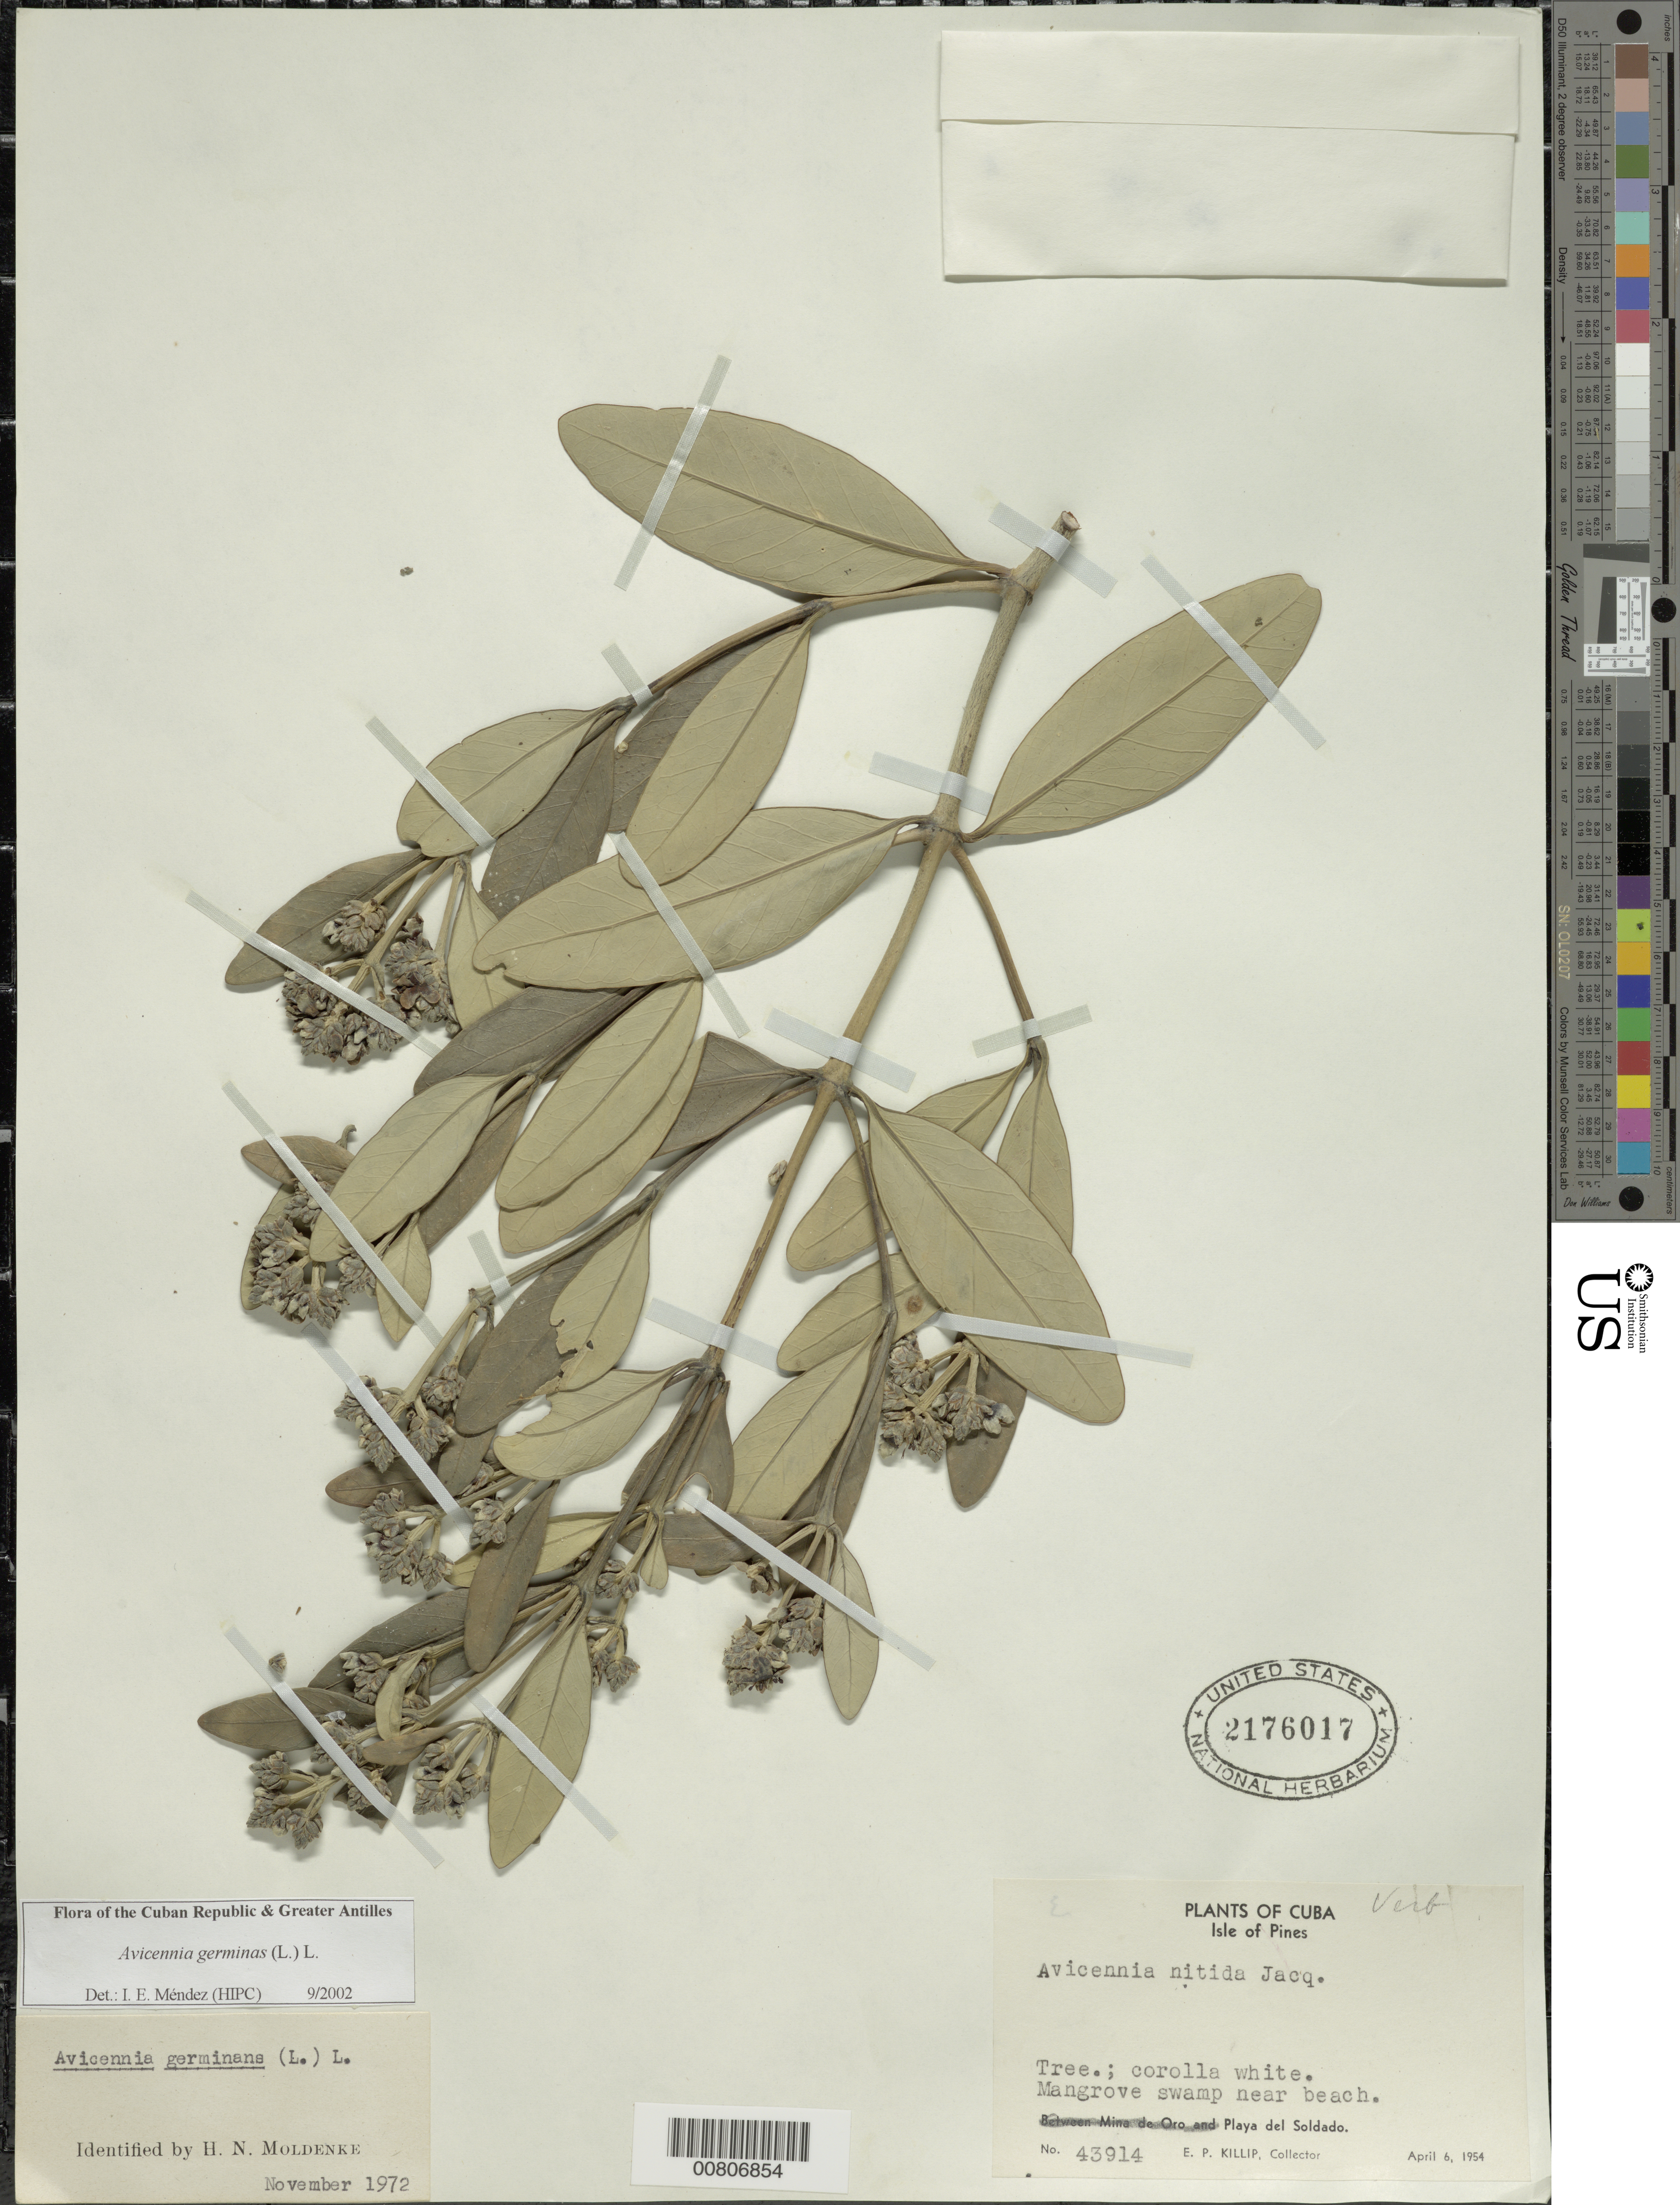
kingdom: Plantae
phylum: Tracheophyta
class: Magnoliopsida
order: Lamiales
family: Acanthaceae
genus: Avicennia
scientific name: Avicennia germinans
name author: (L.) L.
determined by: Méndez, Isidro E., (HIPC)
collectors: E. P. Killip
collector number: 43914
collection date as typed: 06 Apr 1954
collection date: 1954-04-06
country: Cuba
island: Isla de la Juventud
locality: Isle of Pines, Playa del Soldado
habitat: Mangrove swamp near beach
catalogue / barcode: US 2176017